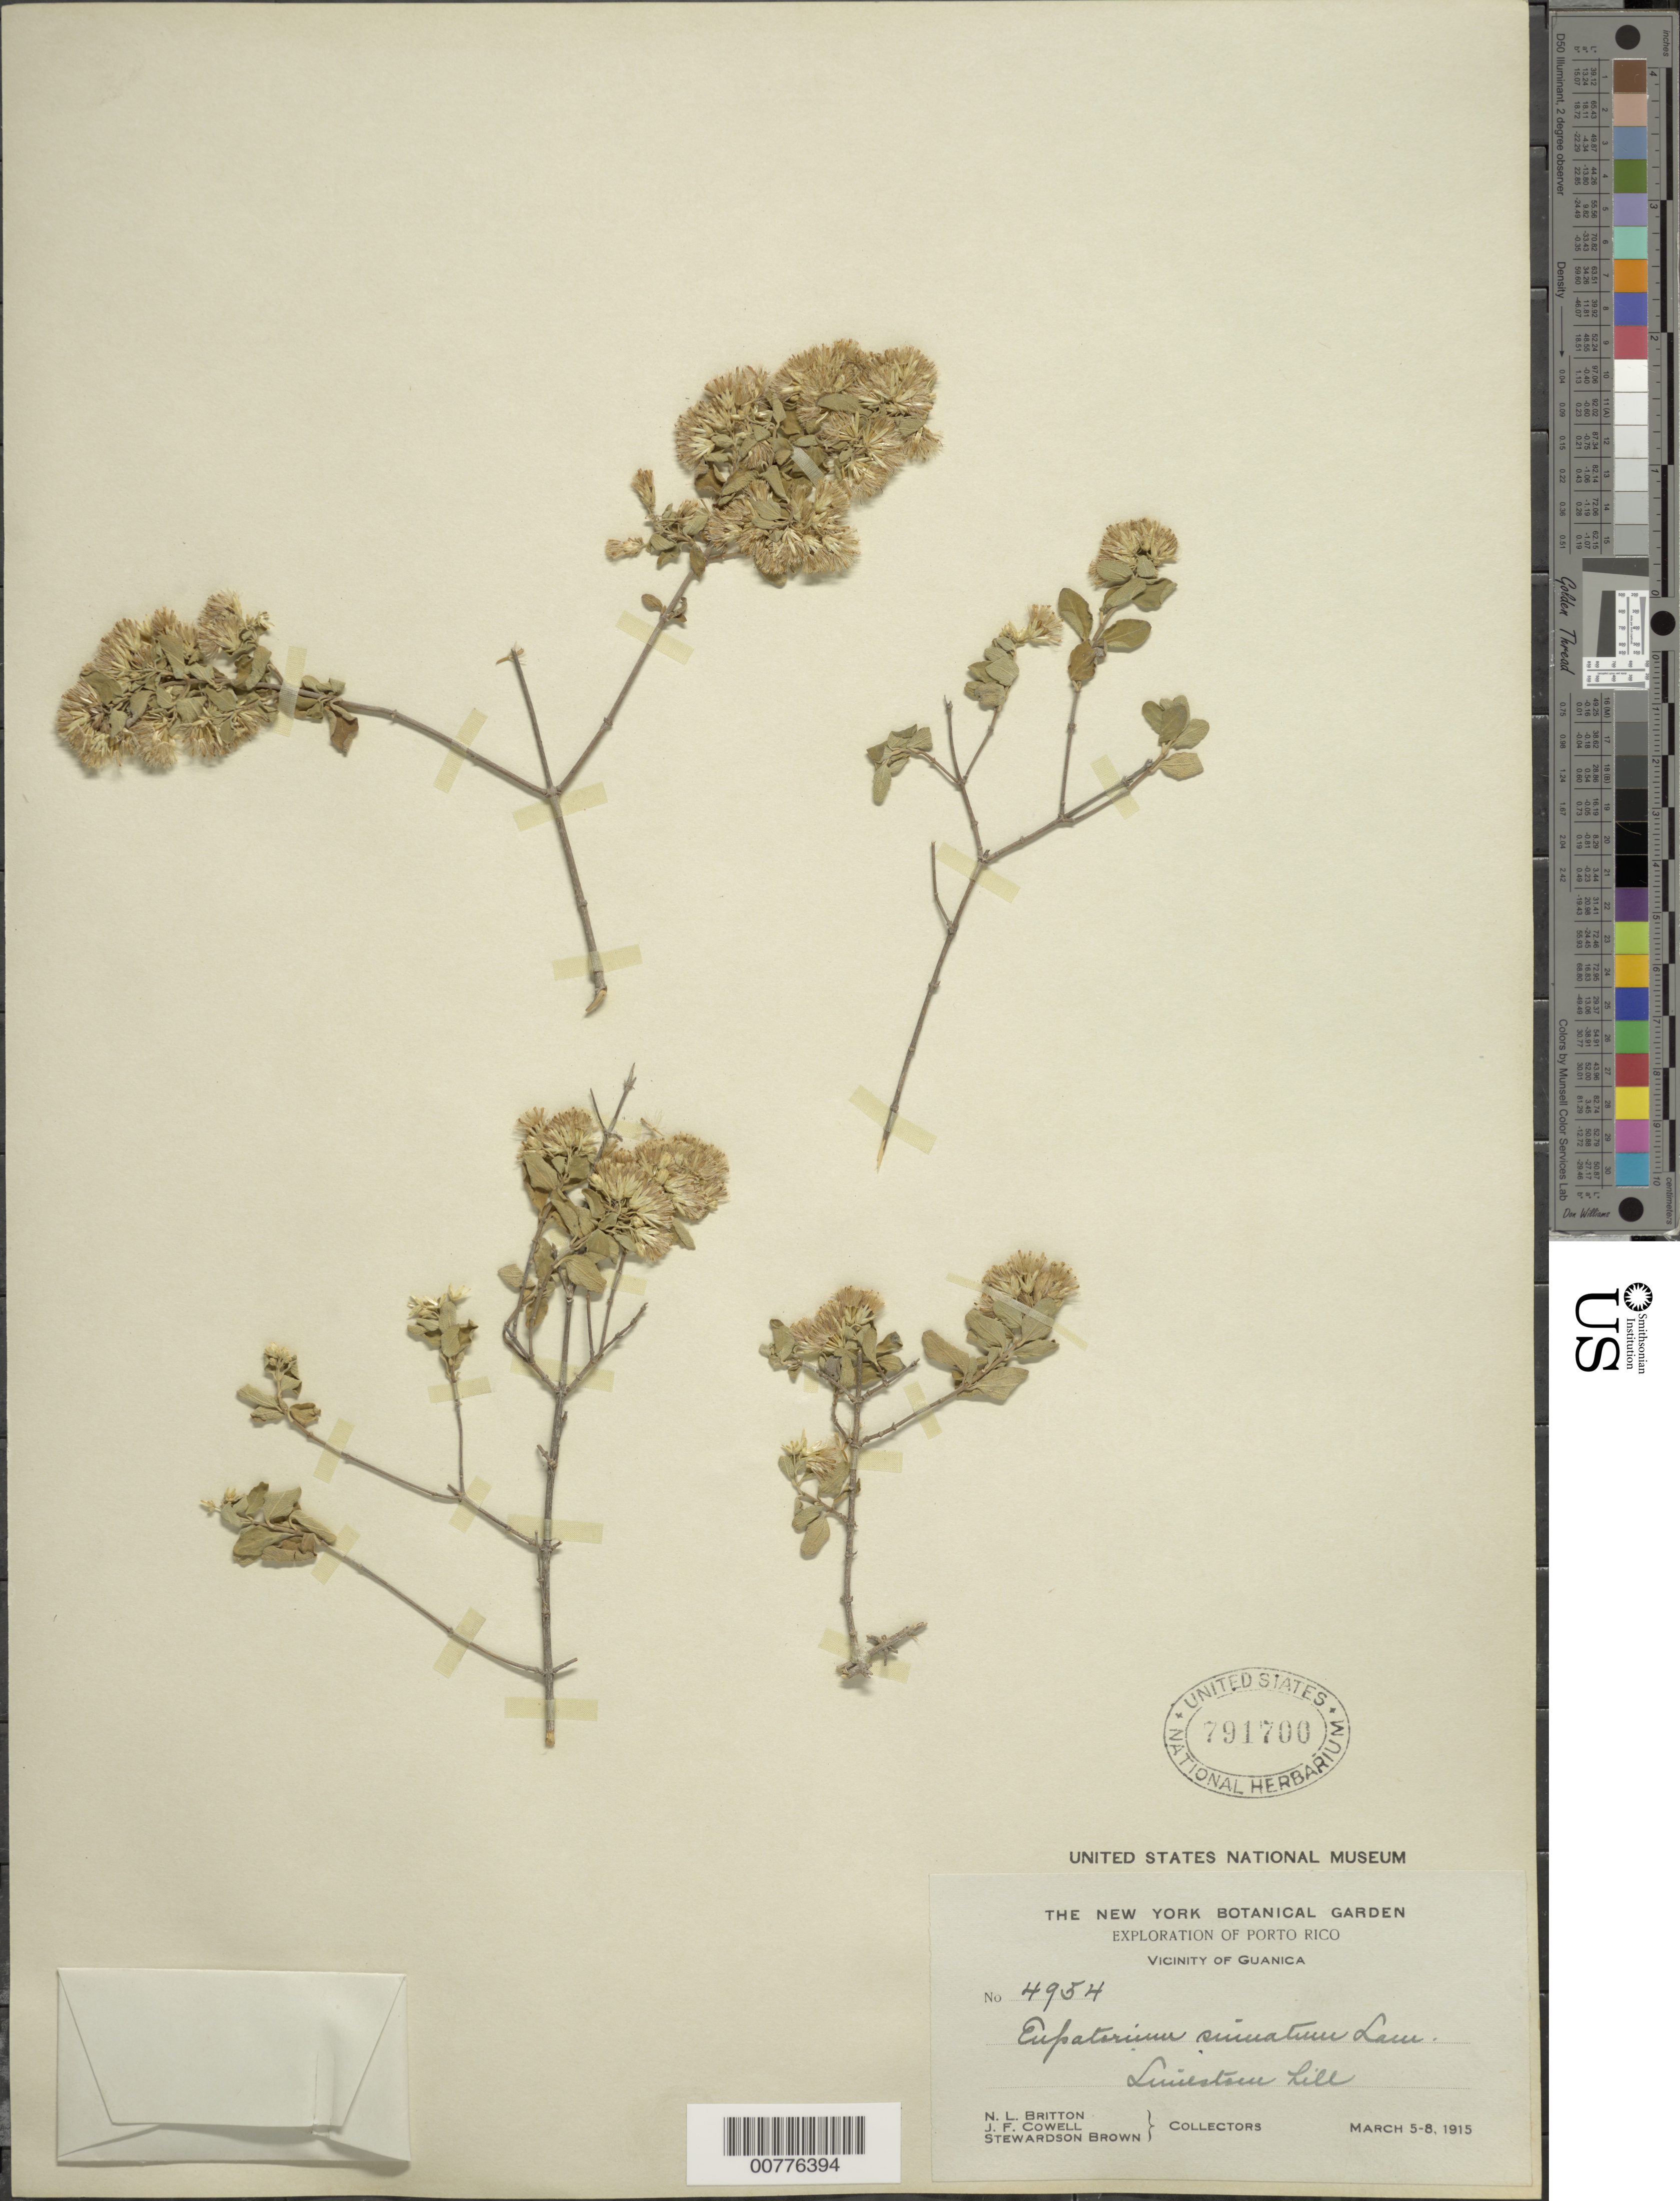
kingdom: Plantae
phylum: Tracheophyta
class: Magnoliopsida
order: Asterales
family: Asteraceae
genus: Chromolaena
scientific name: Chromolaena sinuata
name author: (Lam.) R.M. King & H. Rob.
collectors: N. Britton, J. F. Cowell & S. Brown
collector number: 4954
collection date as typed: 05 Mar 1915 to 08 Mar 1915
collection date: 1915-03-05/1915-03-08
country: Puerto Rico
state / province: Guánica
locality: Vicinity of Guanica. Limestone hill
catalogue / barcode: US 791700